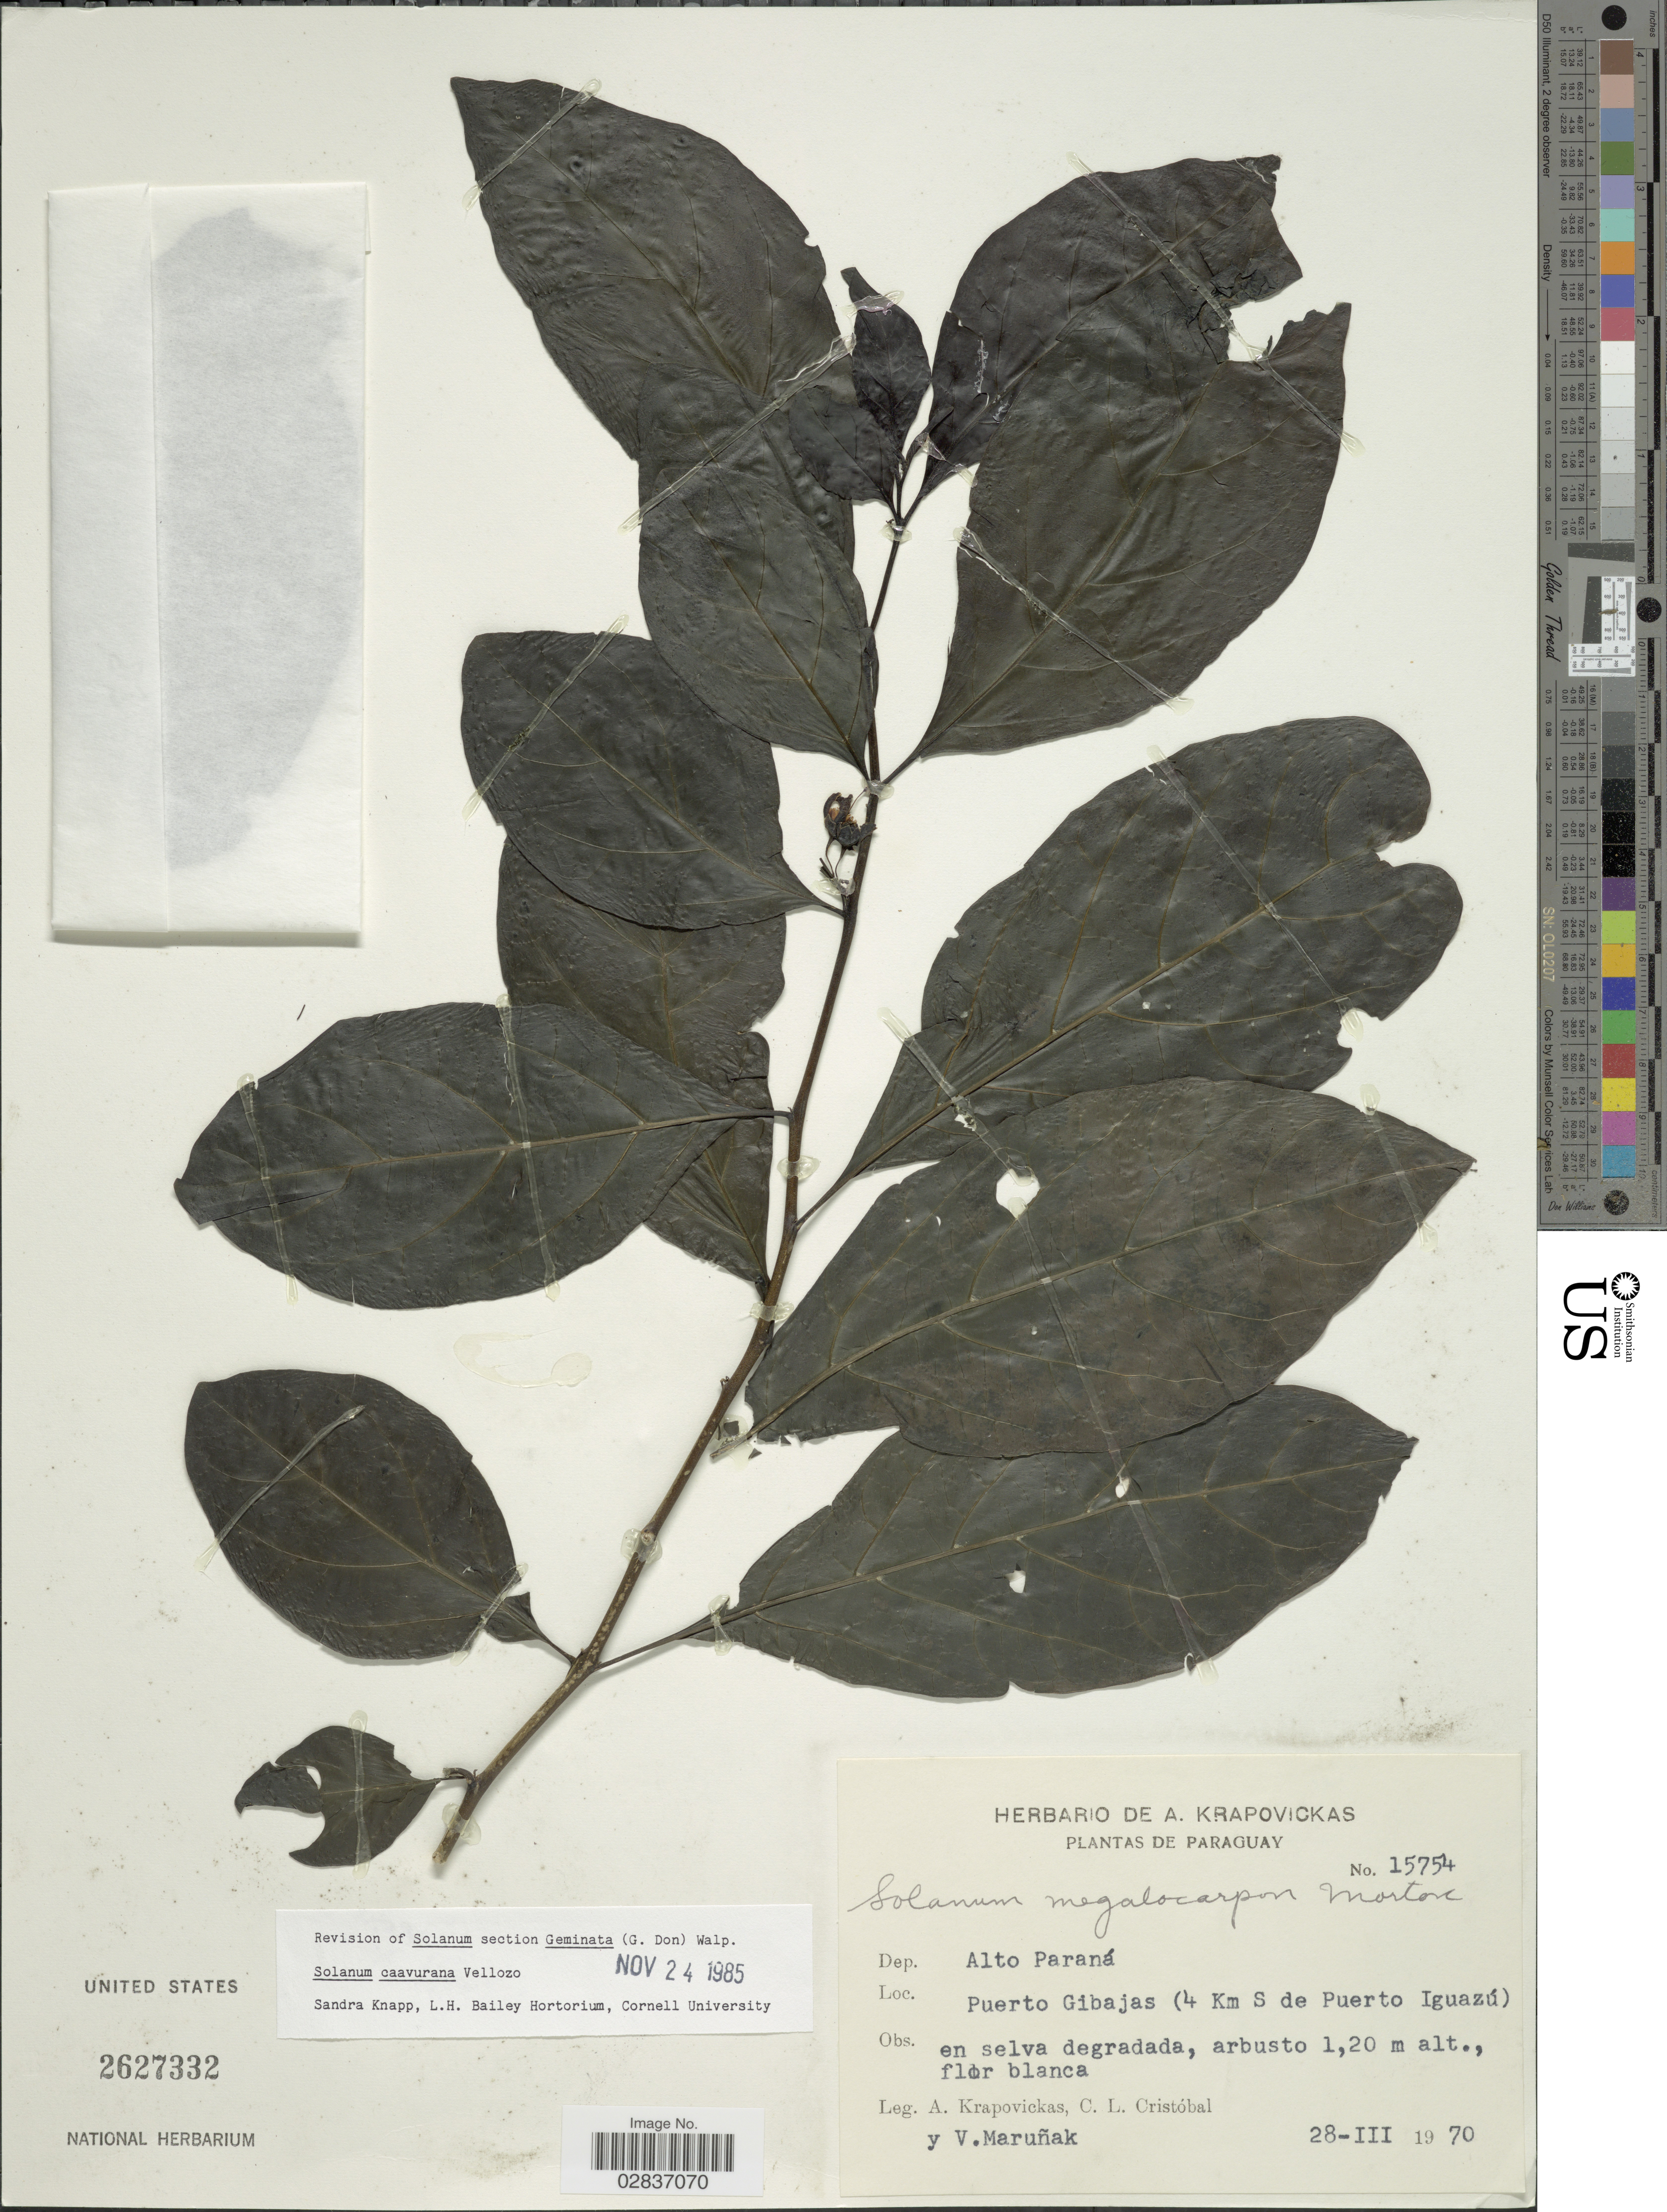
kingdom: Plantae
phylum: Tracheophyta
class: Magnoliopsida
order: Solanales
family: Solanaceae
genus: Solanum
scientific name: Solanum caavurana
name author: Vell.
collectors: A. Krapovickas, C. L. Cristóbal & V. Maruñak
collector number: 15754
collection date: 1970-03-28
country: Paraguay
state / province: Alto Parana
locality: Dep. Alto Paraná, Puerto Gibajas (4 Km S de Puerto Iguazú).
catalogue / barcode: US 2627332